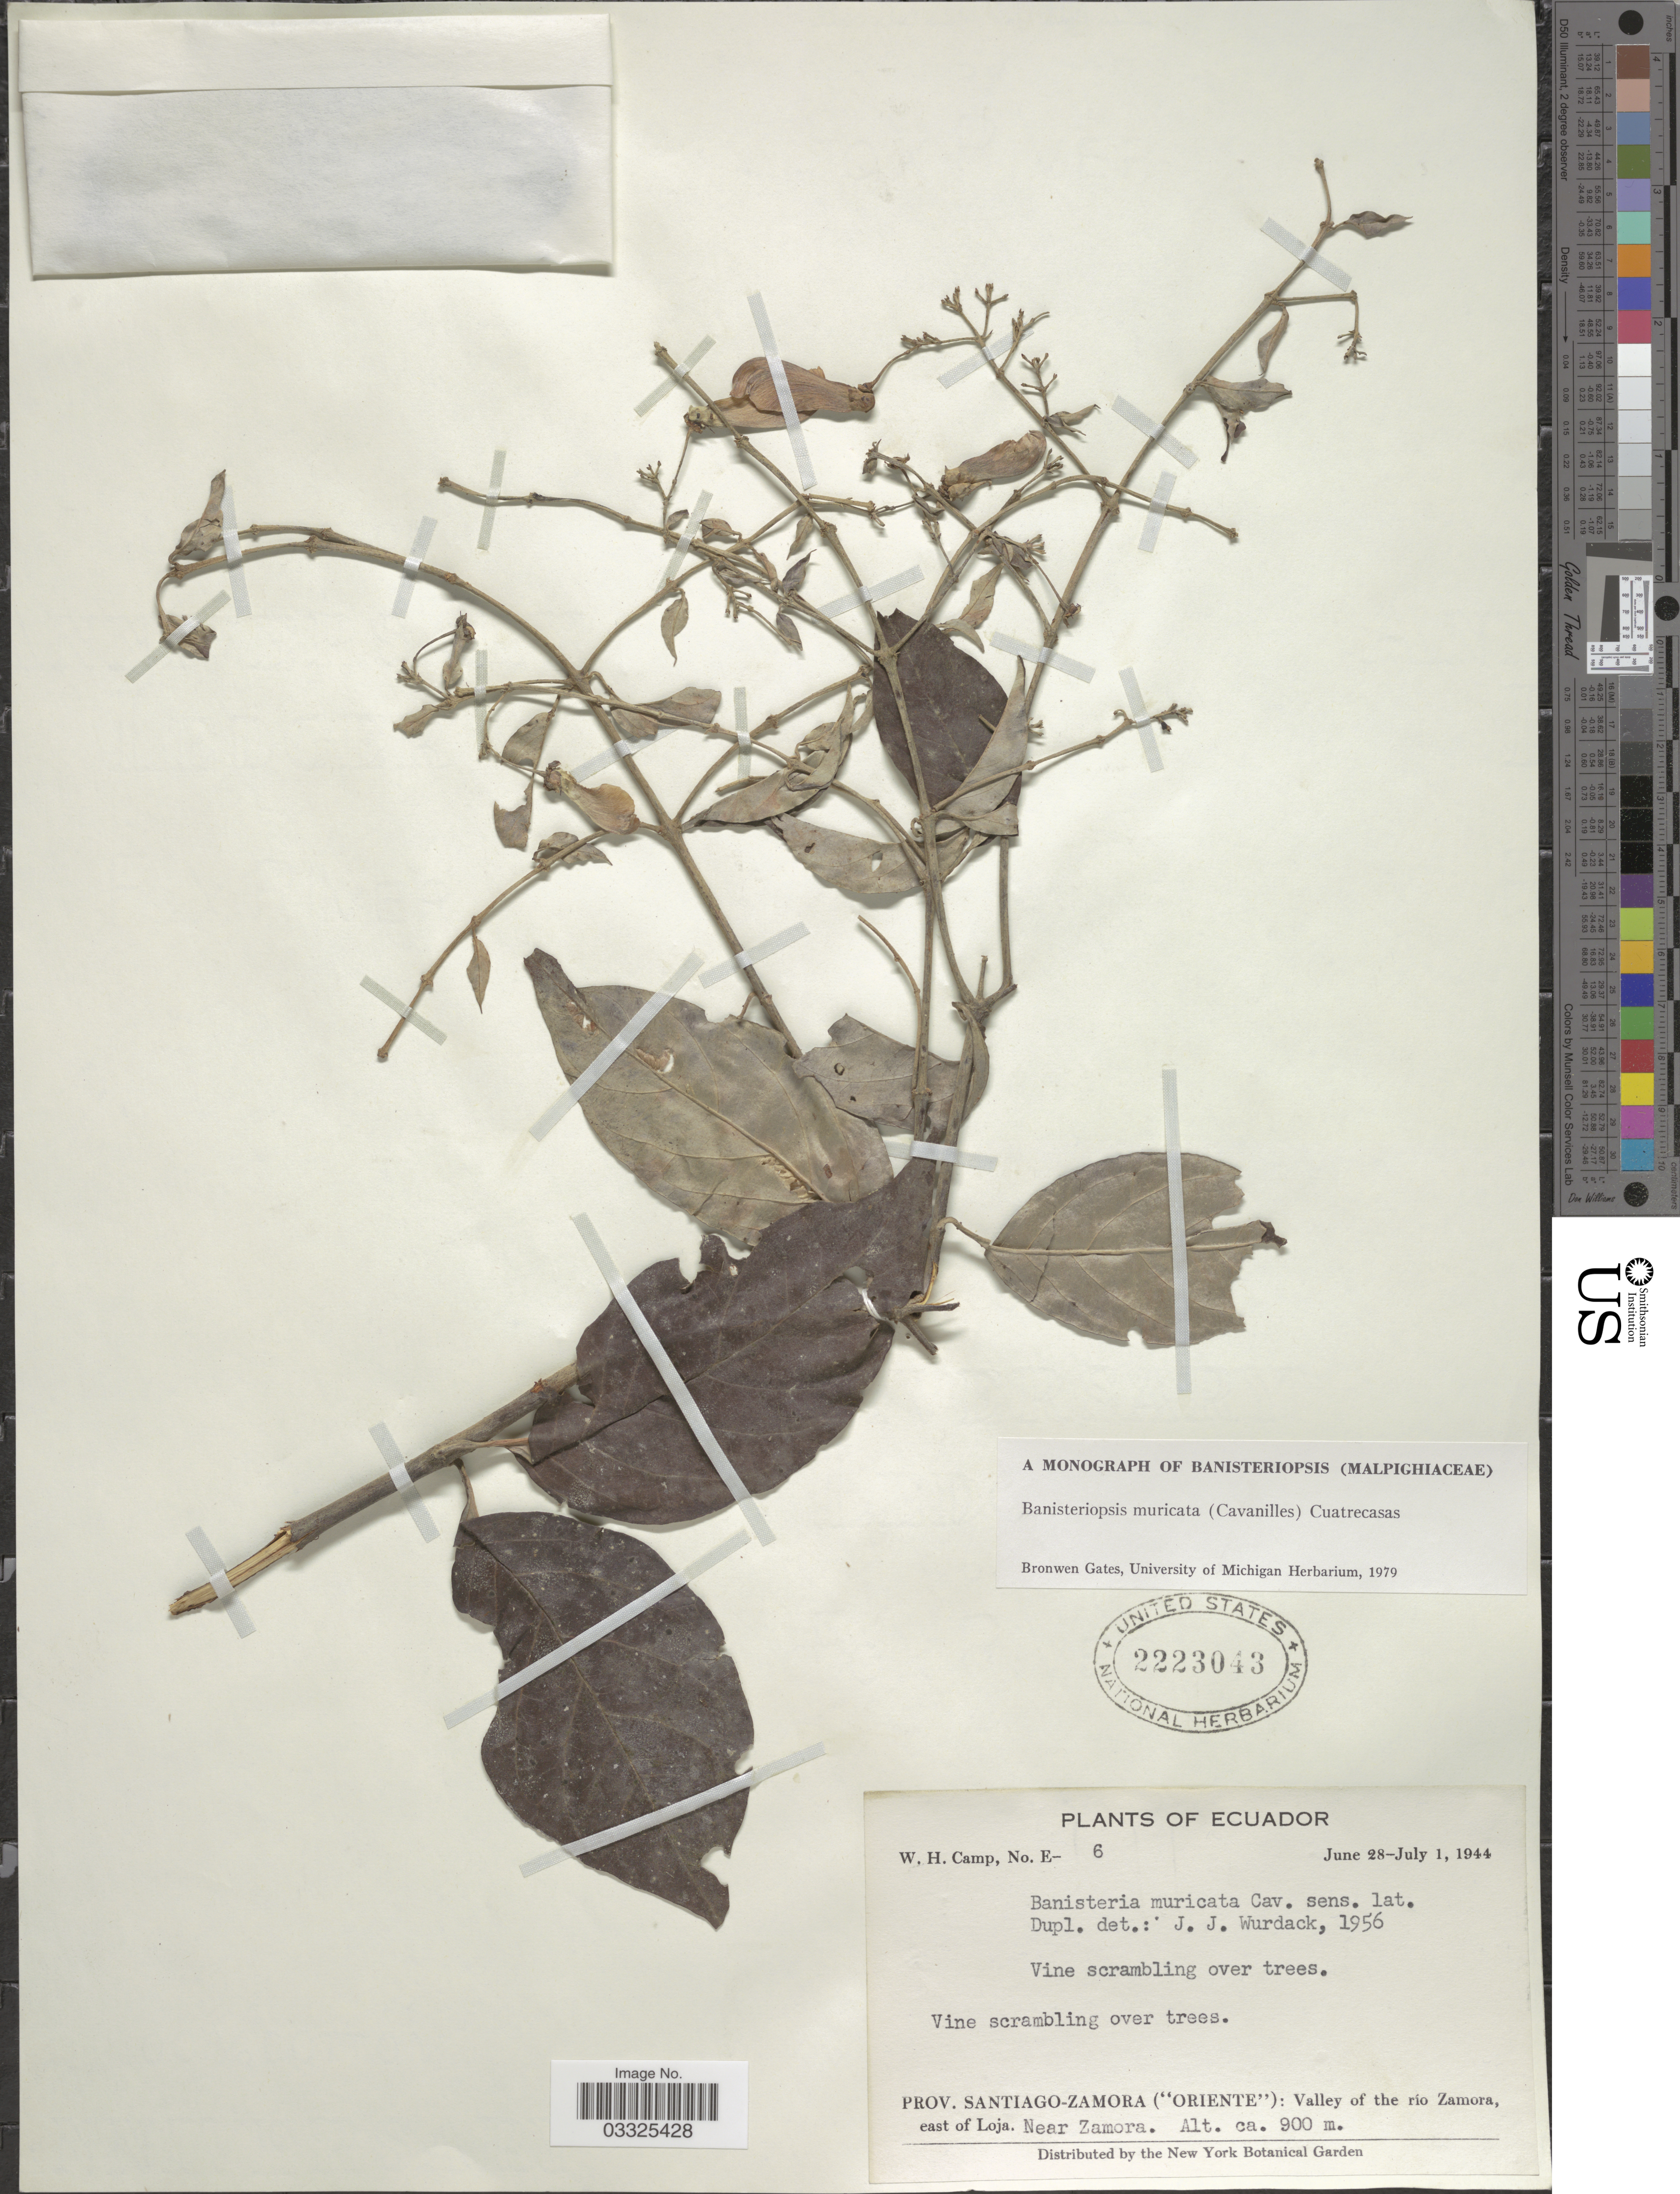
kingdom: Plantae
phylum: Tracheophyta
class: Magnoliopsida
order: Malpighiales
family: Malpighiaceae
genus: Banisteriopsis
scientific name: Banisteriopsis muricata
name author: (Cav.) Cuatrec.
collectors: W. H. Camp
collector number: E-6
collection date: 1944-06-28/1944-07-01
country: Ecuador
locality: Prov. Santiago-Zamora ("Oriente"): Valley of the río Zamora, east of Loja. Near Zamora.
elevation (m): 900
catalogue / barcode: US 2223043